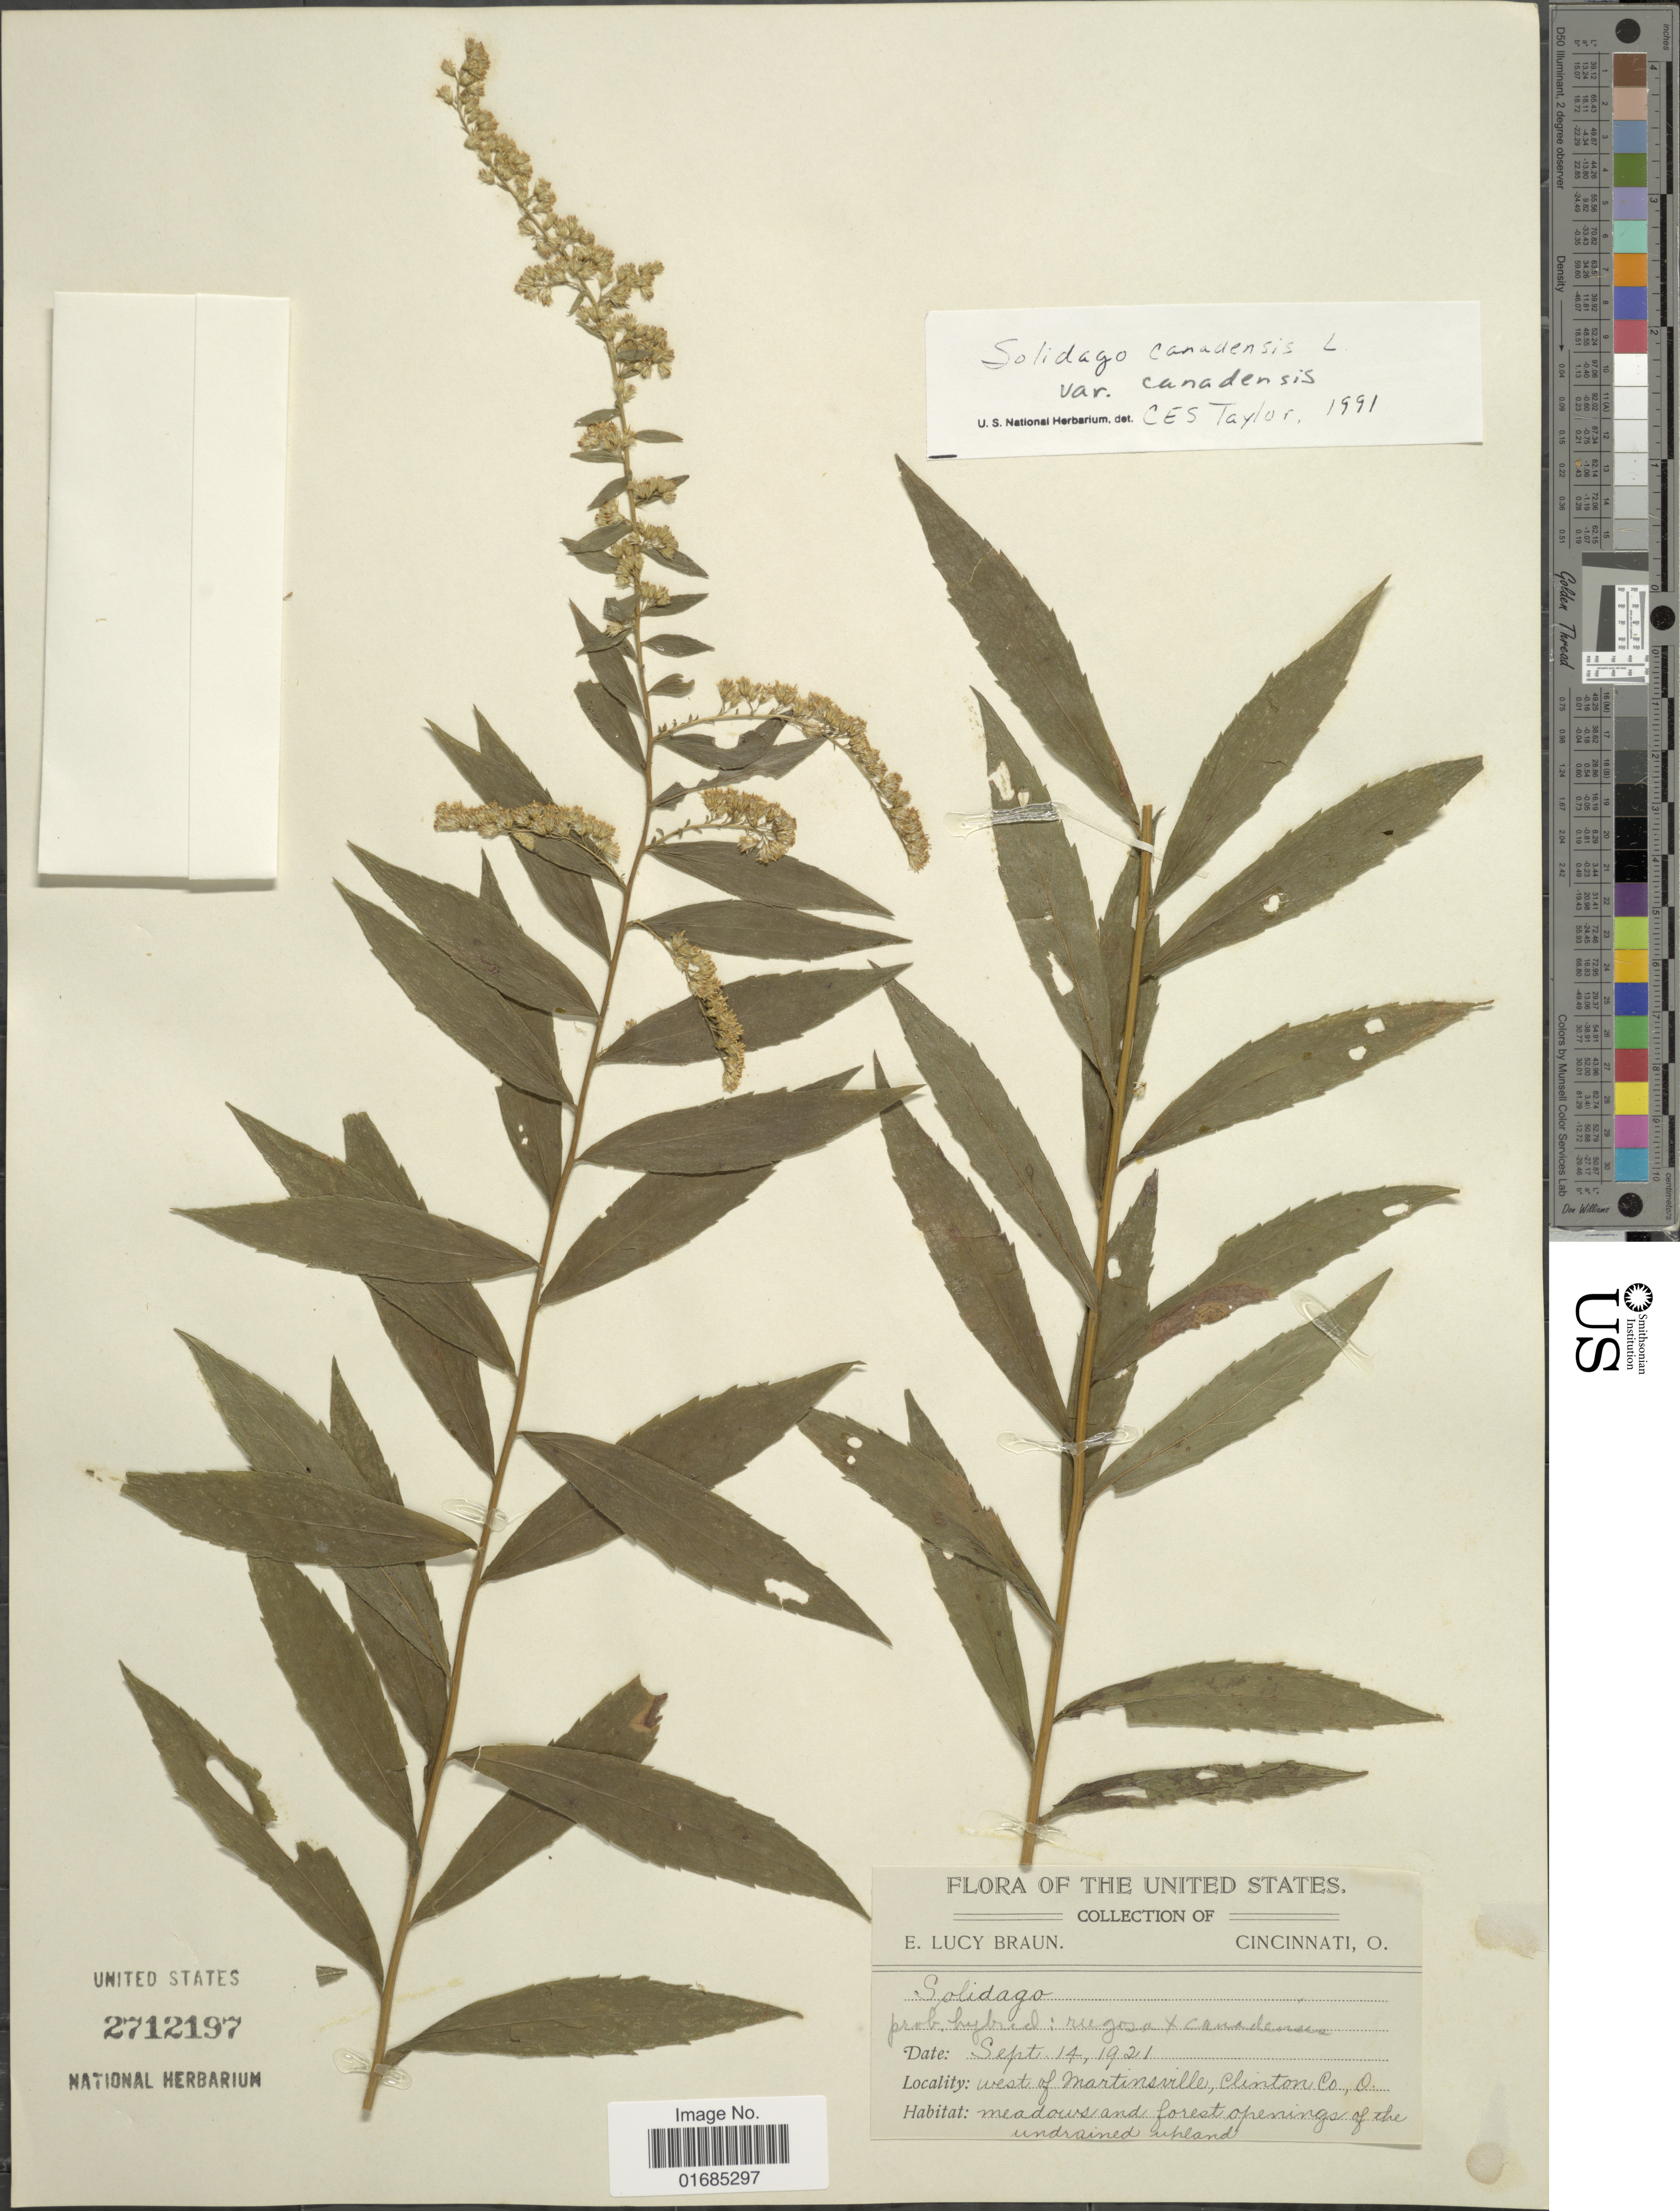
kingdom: Plantae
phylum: Tracheophyta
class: Magnoliopsida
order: Asterales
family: Asteraceae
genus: Solidago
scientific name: Solidago canadensis var. canadensis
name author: L.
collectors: E. L. Braun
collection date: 1921-09-14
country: United States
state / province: Ohio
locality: West of Martinsville, Clinton, meadows and forest openings of the undrained upland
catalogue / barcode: US 2712197